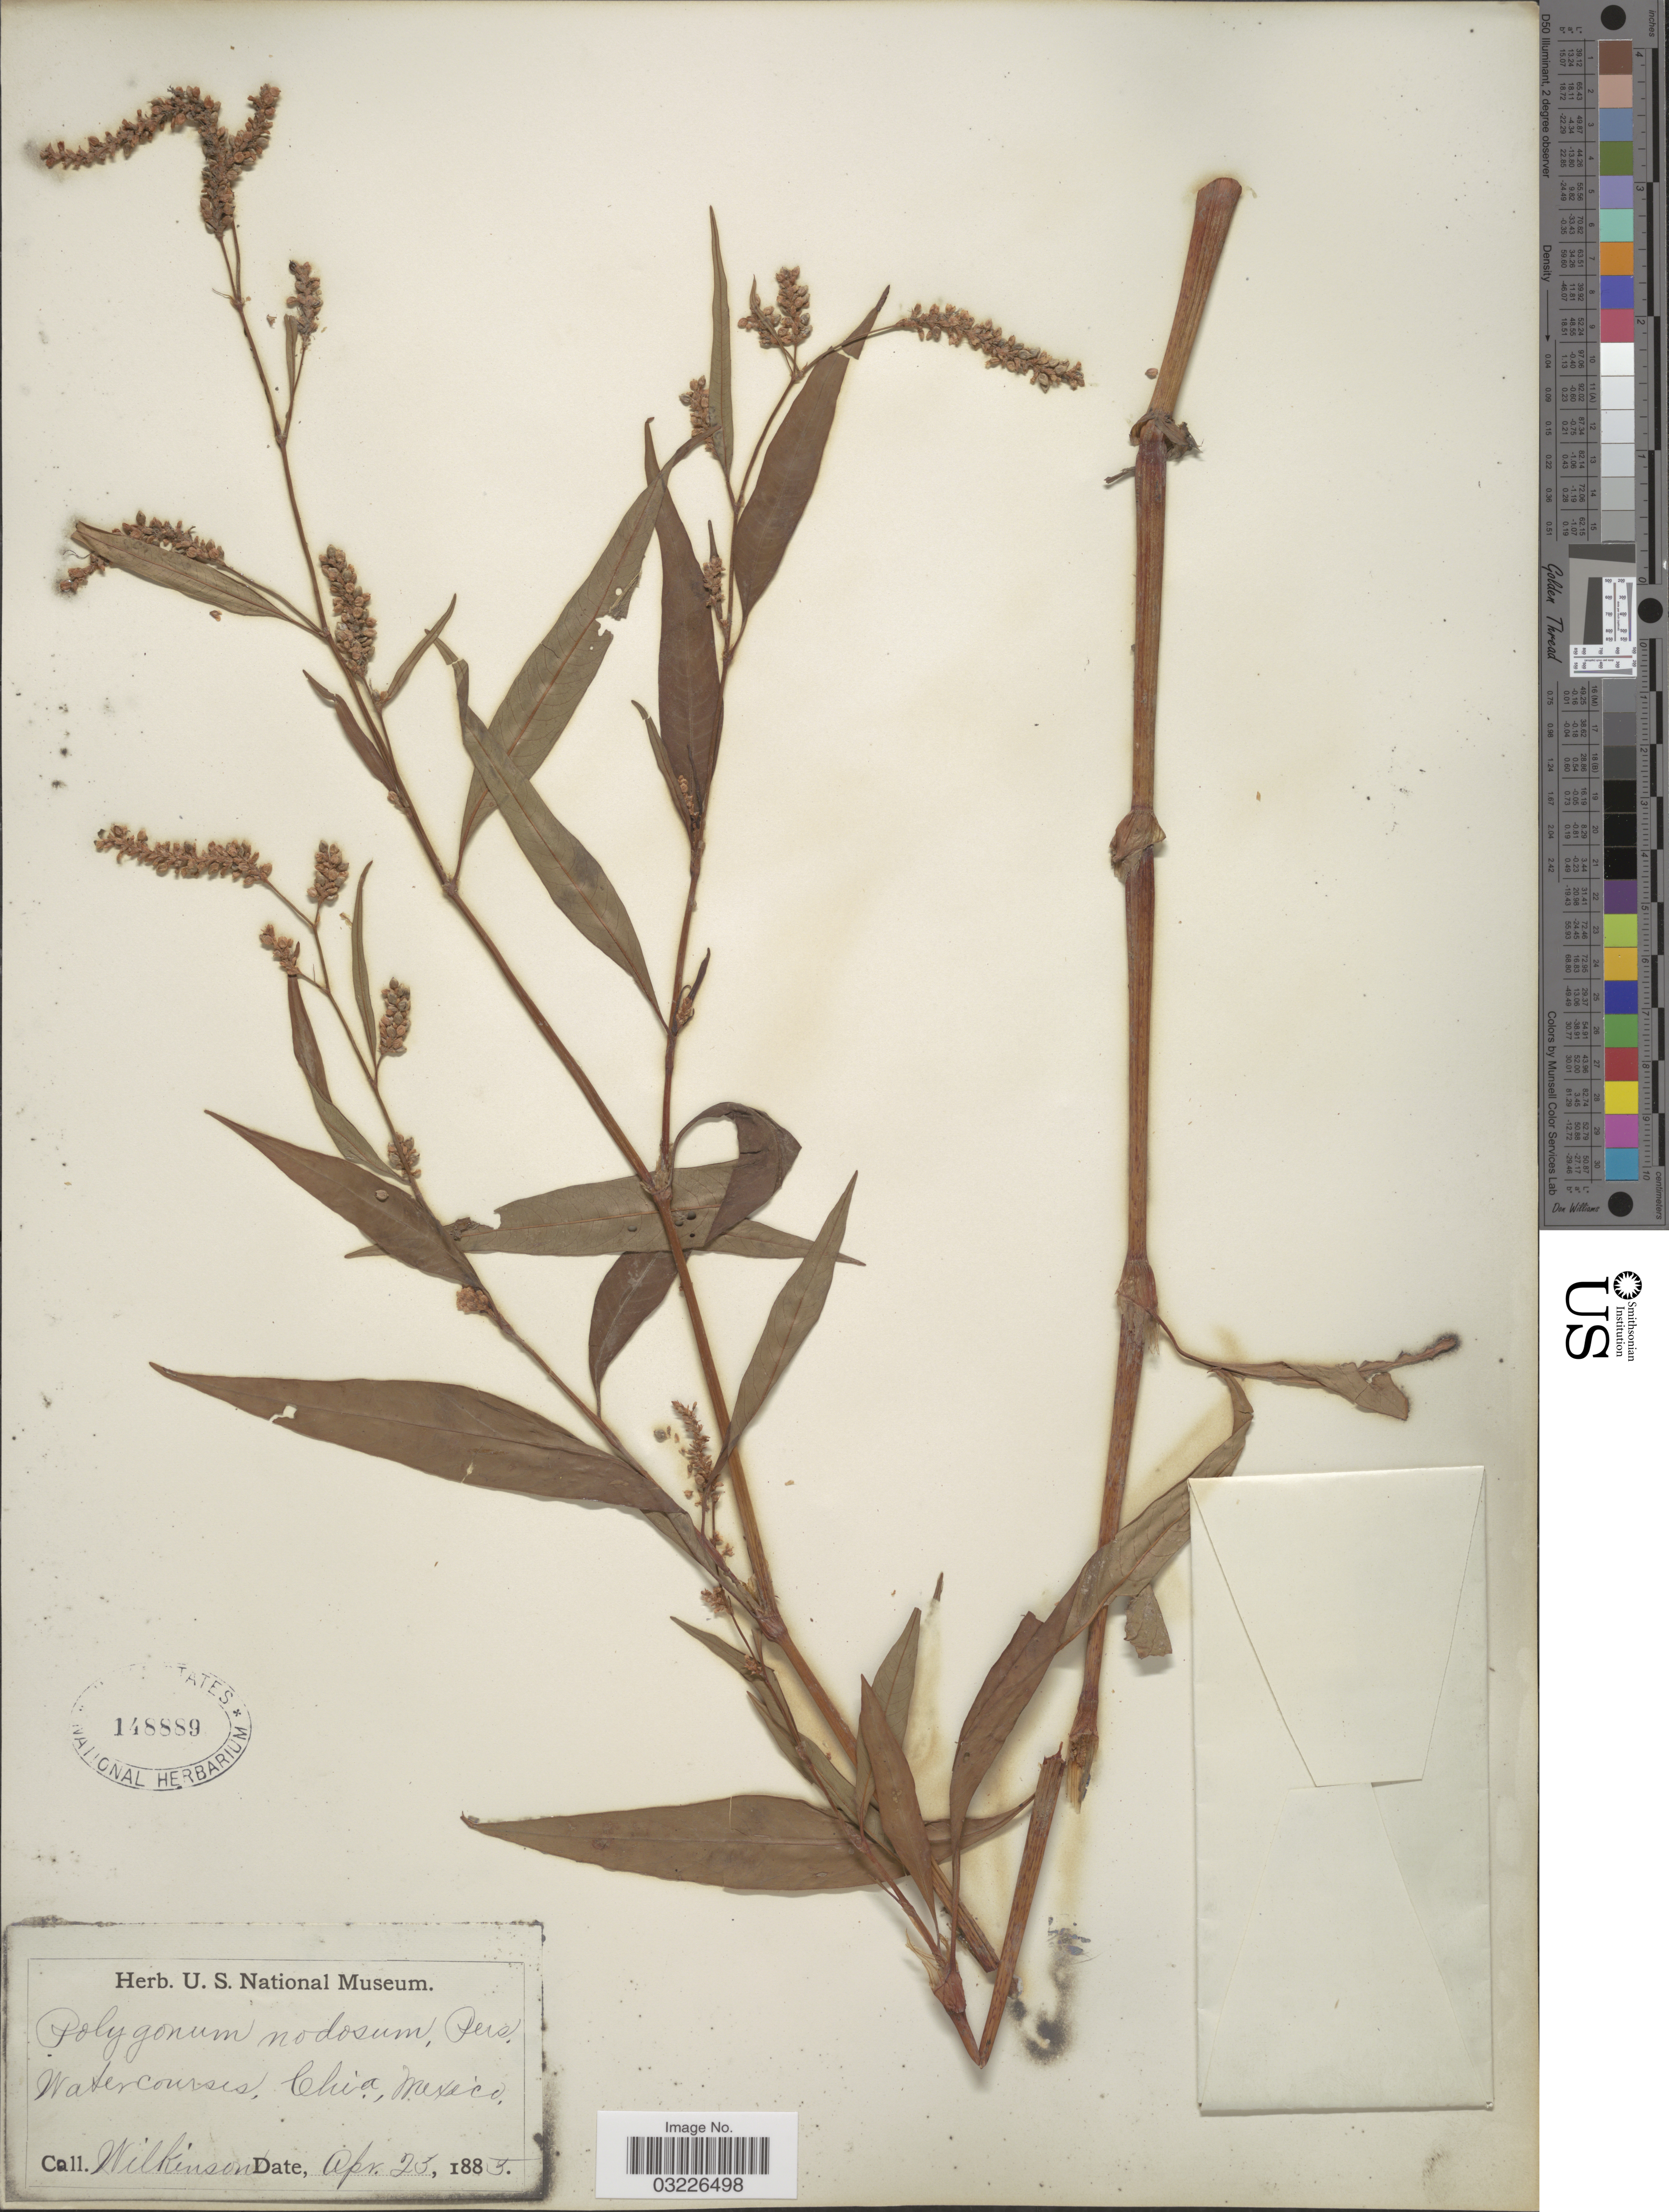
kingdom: Plantae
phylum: Tracheophyta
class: Magnoliopsida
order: Caryophyllales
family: Polygonaceae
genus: Polygonum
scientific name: Polygonum lapathifolium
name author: L.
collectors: Wilkinson, --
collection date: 1885-04-25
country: Mexico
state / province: Chihuahua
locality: Watercourses, Chia.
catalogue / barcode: US 148889